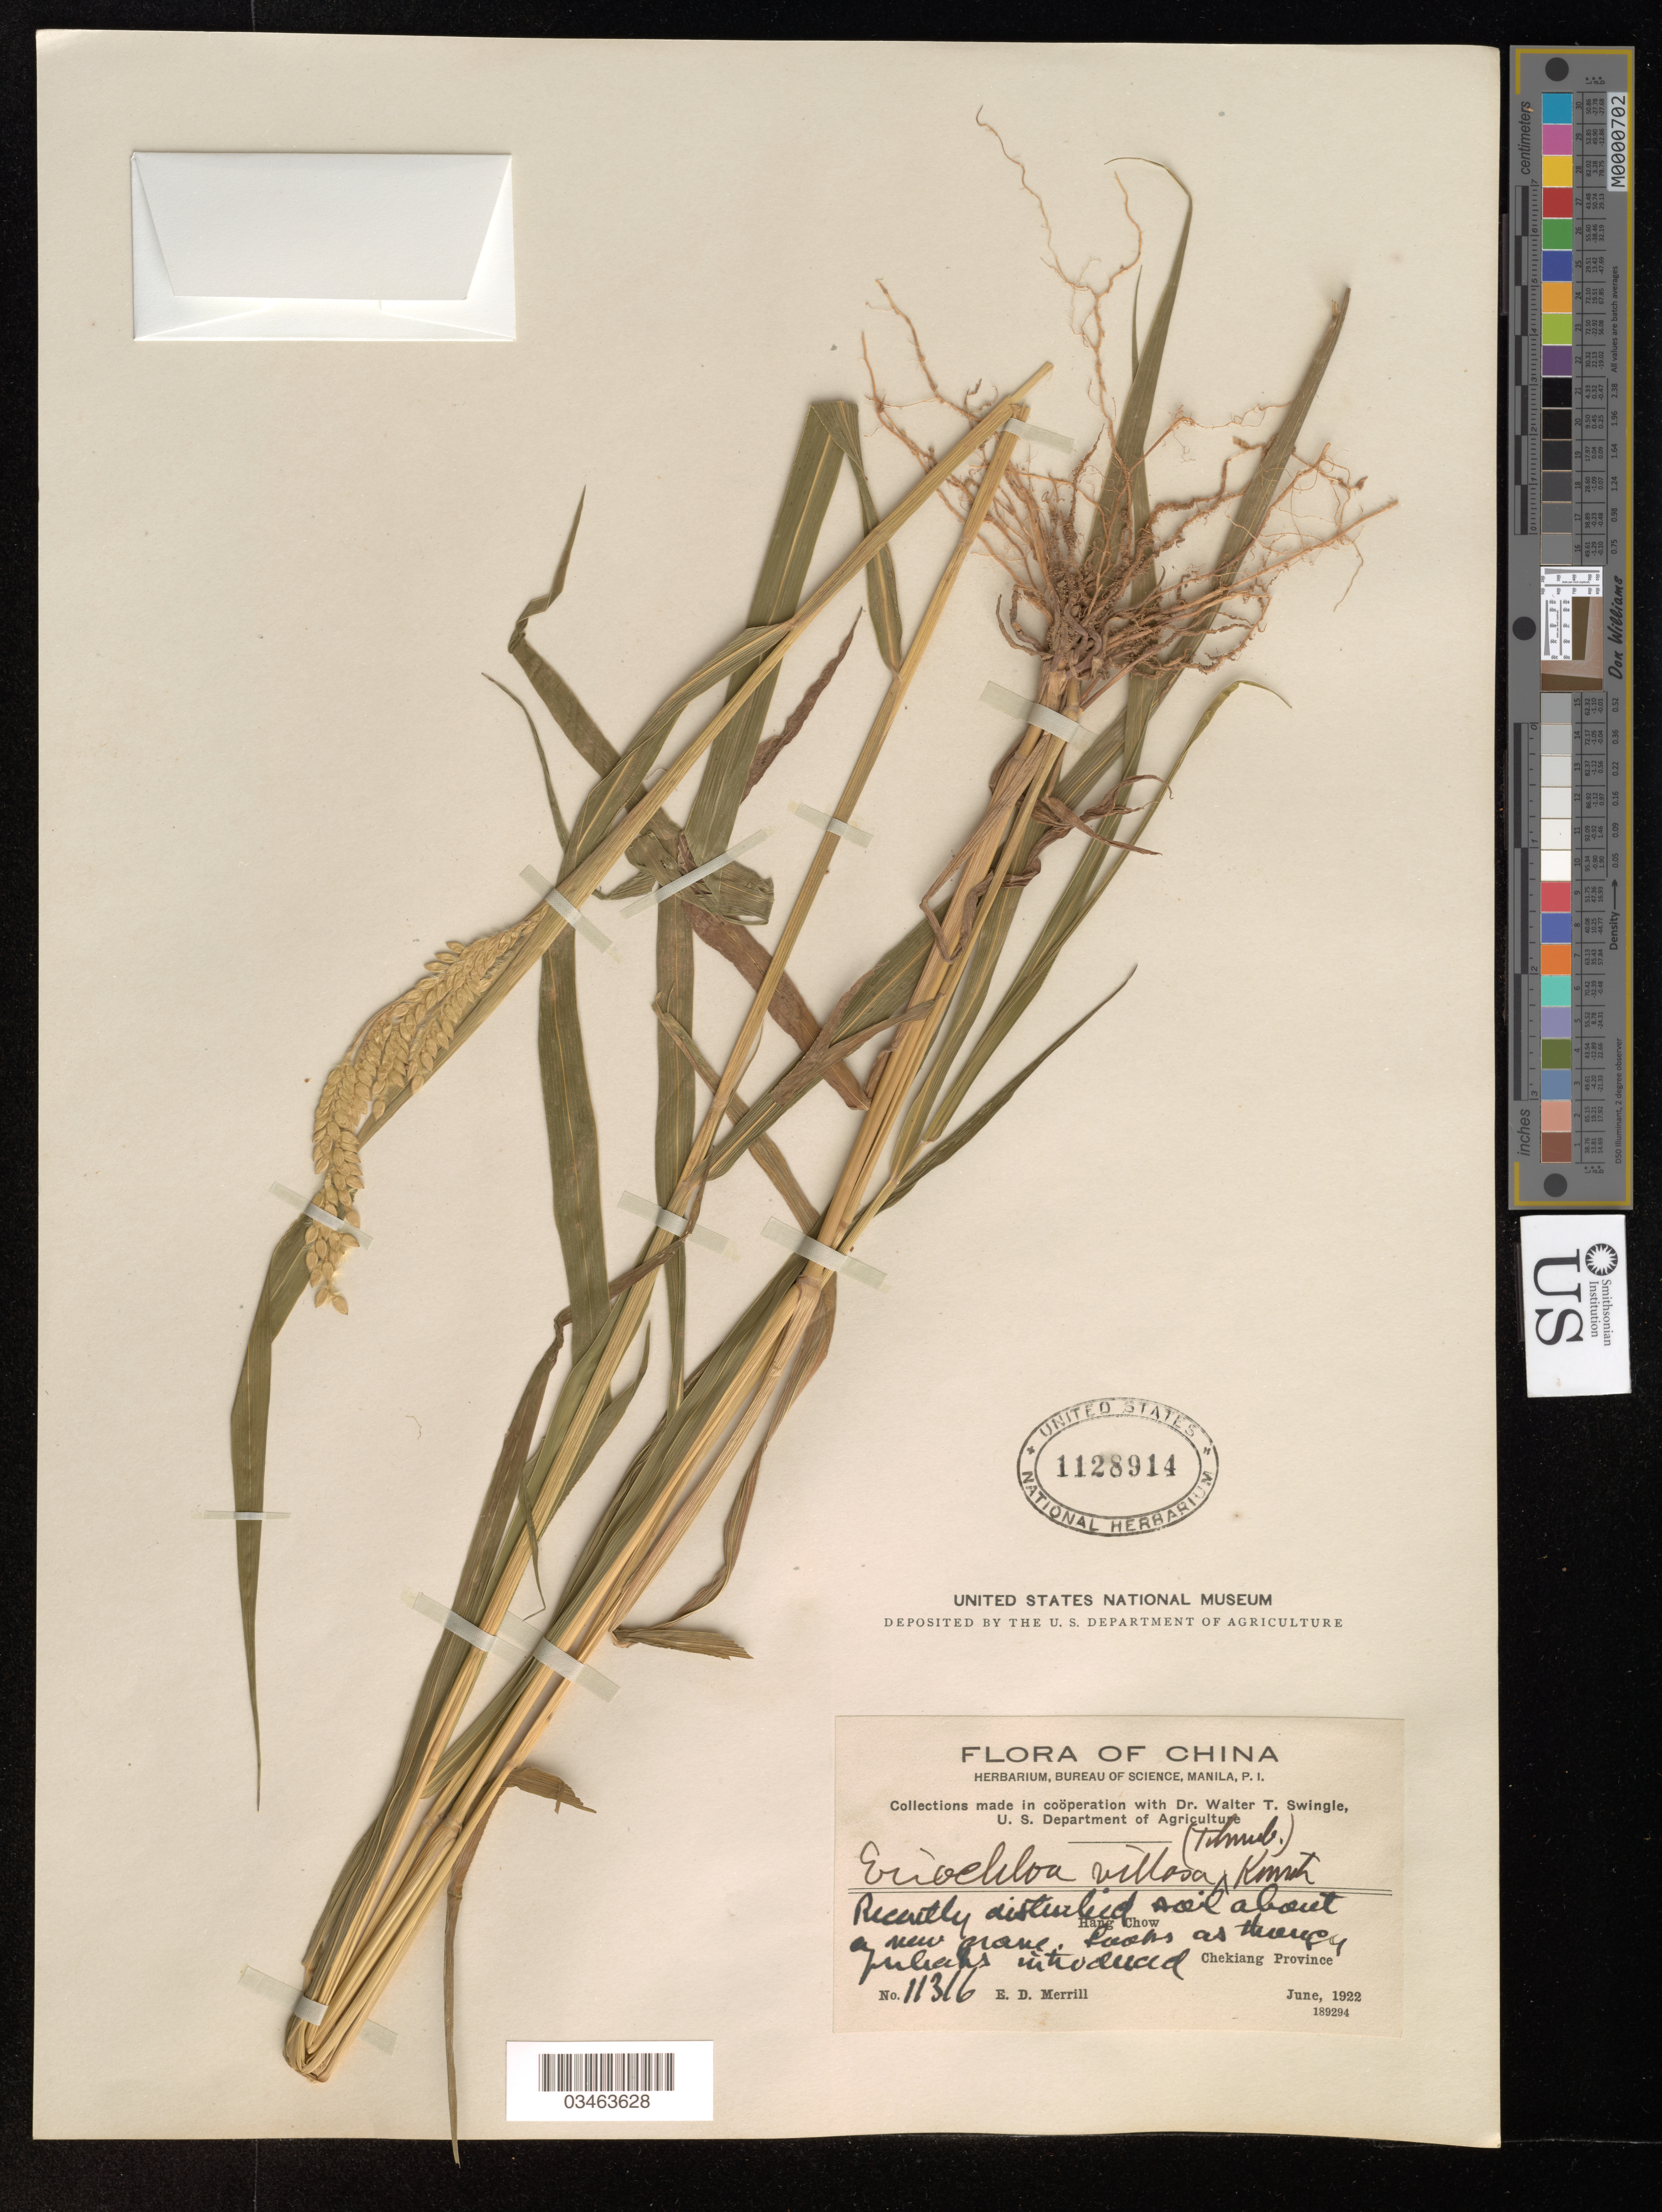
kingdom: Plantae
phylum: Tracheophyta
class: Liliopsida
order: Poales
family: Poaceae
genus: Eriochloa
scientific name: Eriochloa villosa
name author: (Thunb.) Kunth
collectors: E. Merrill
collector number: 11316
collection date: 1922-06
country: China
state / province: Zhejiang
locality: Hang Chow. Introduced? Chekiang Province.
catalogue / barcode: US 1128914